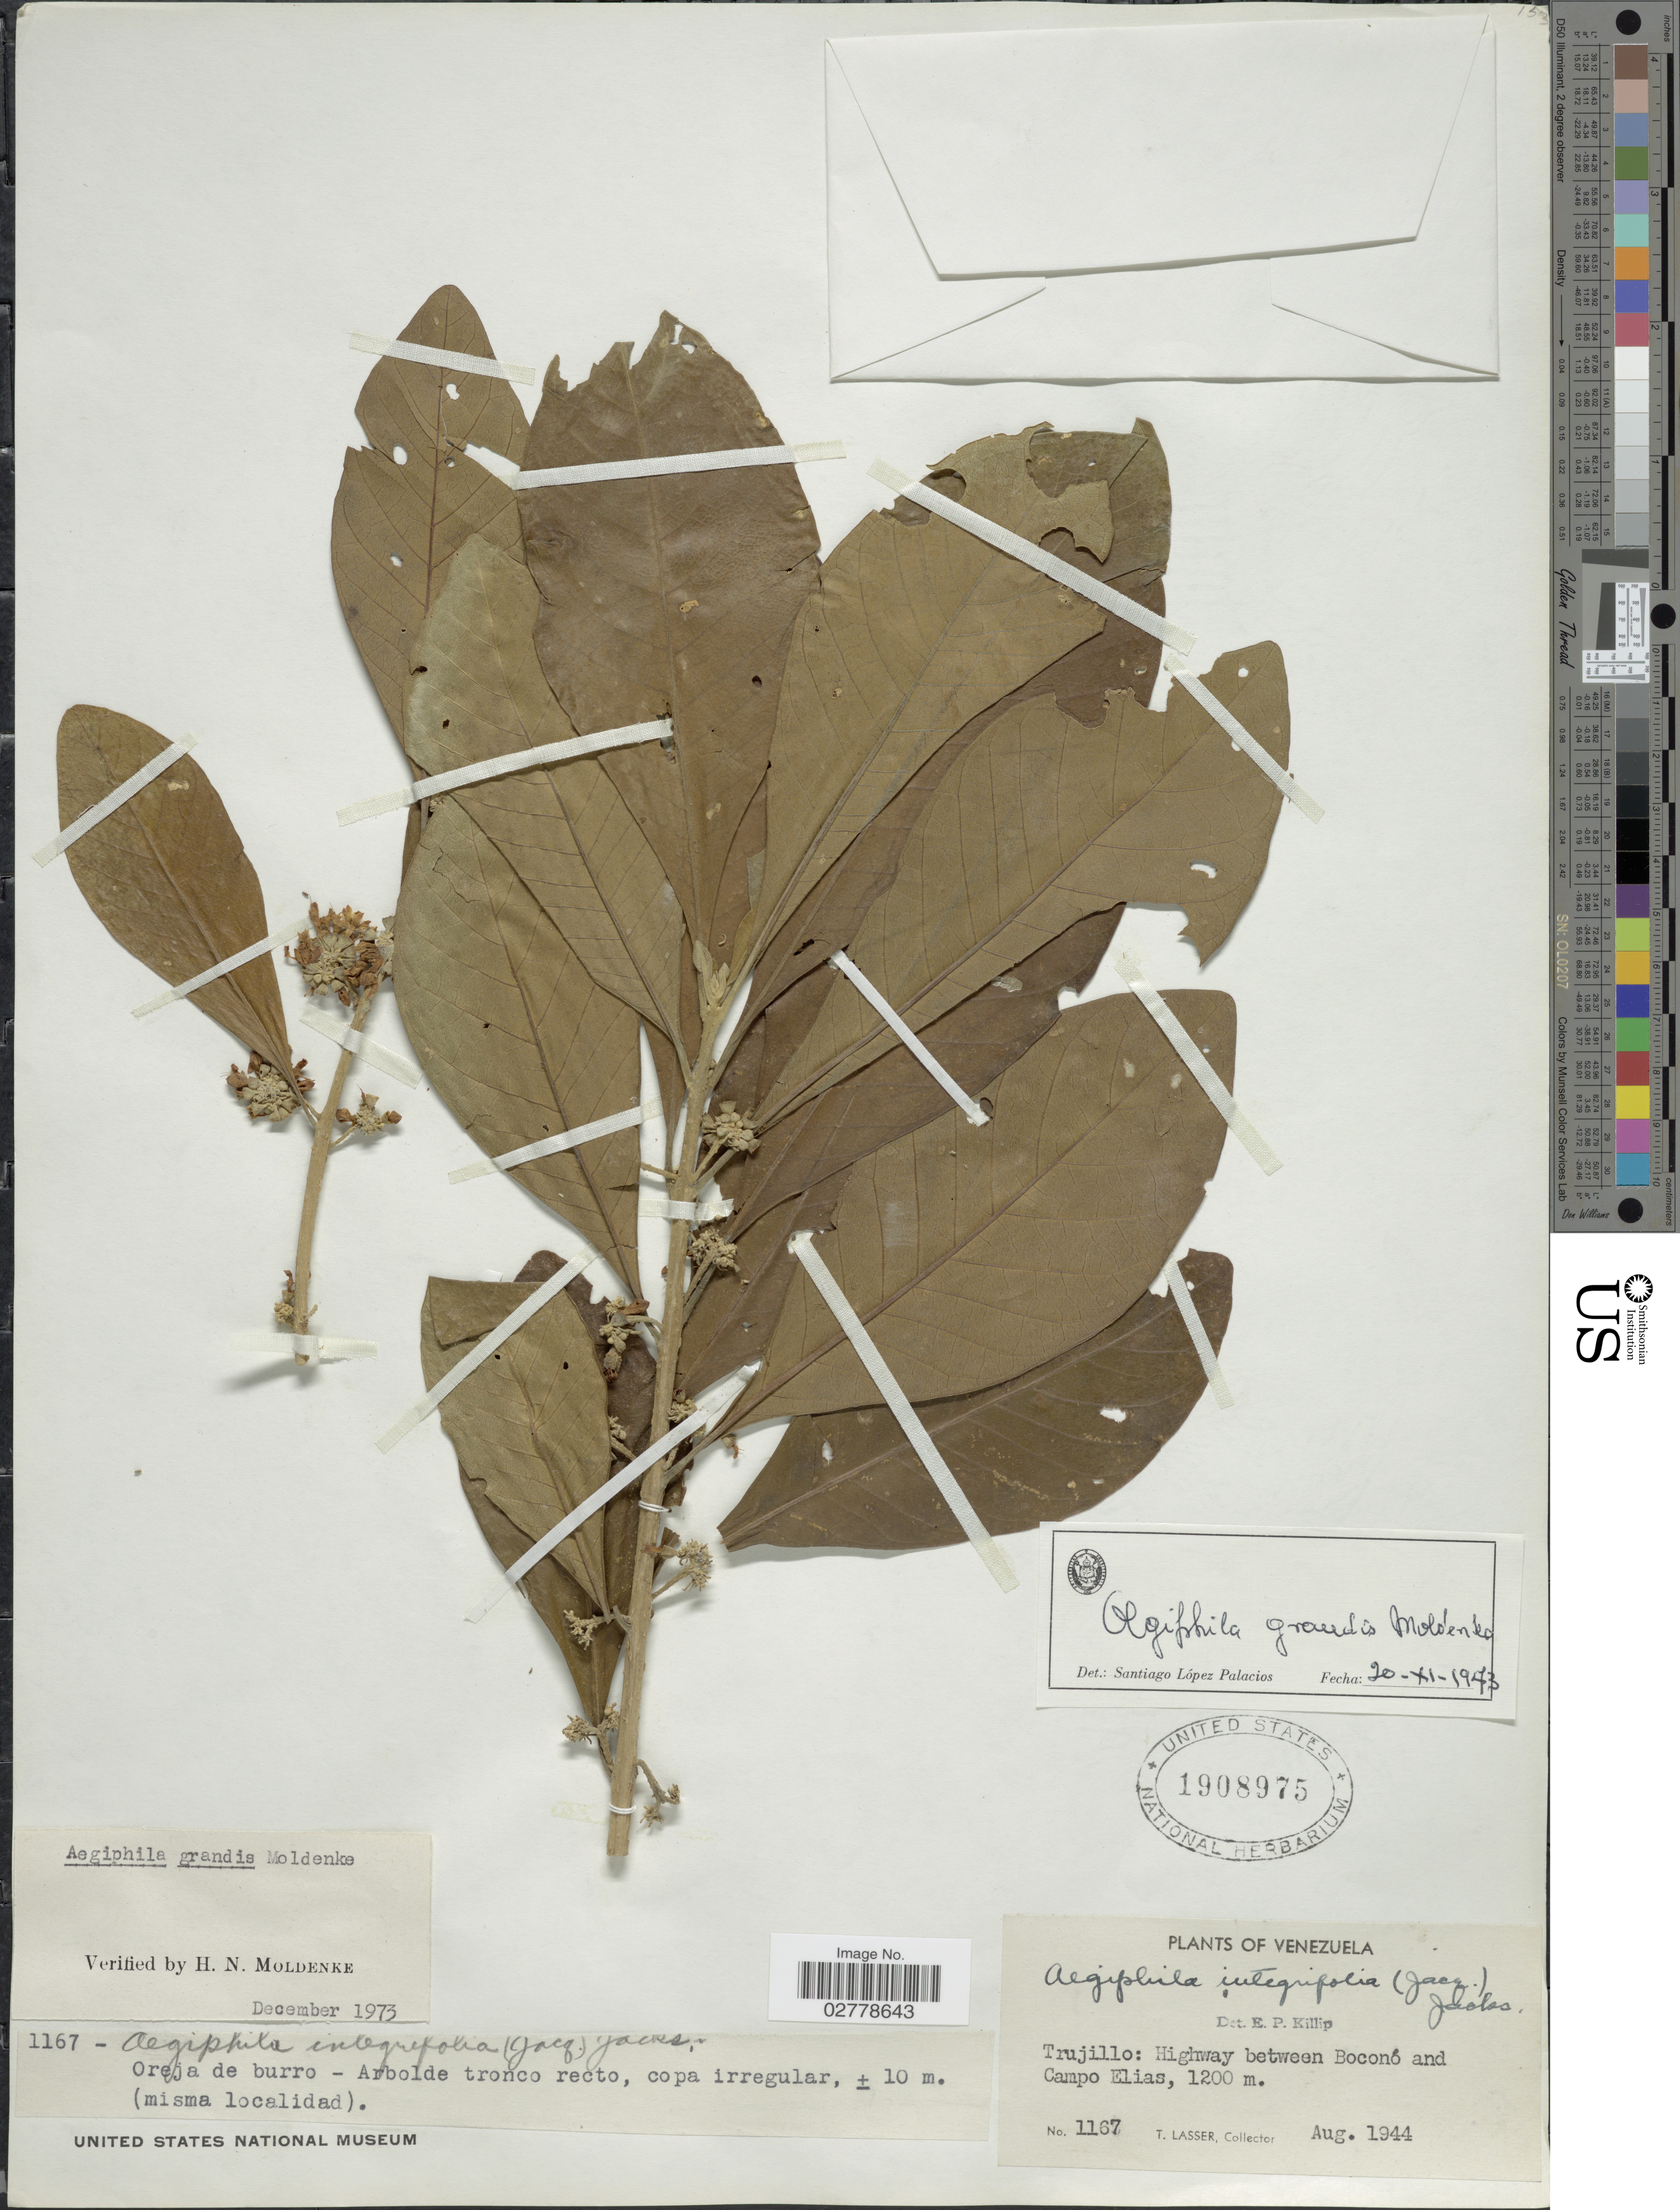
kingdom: Plantae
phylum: Tracheophyta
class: Magnoliopsida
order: Lamiales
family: Lamiaceae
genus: Aegiphila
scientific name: Aegiphila grandis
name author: Moldenke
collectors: T. Lasser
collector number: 1167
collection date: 1944-08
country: Venezuela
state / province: Trujillo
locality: Highway between Boconó and Campo Elias.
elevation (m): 1200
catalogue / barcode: US 1908975